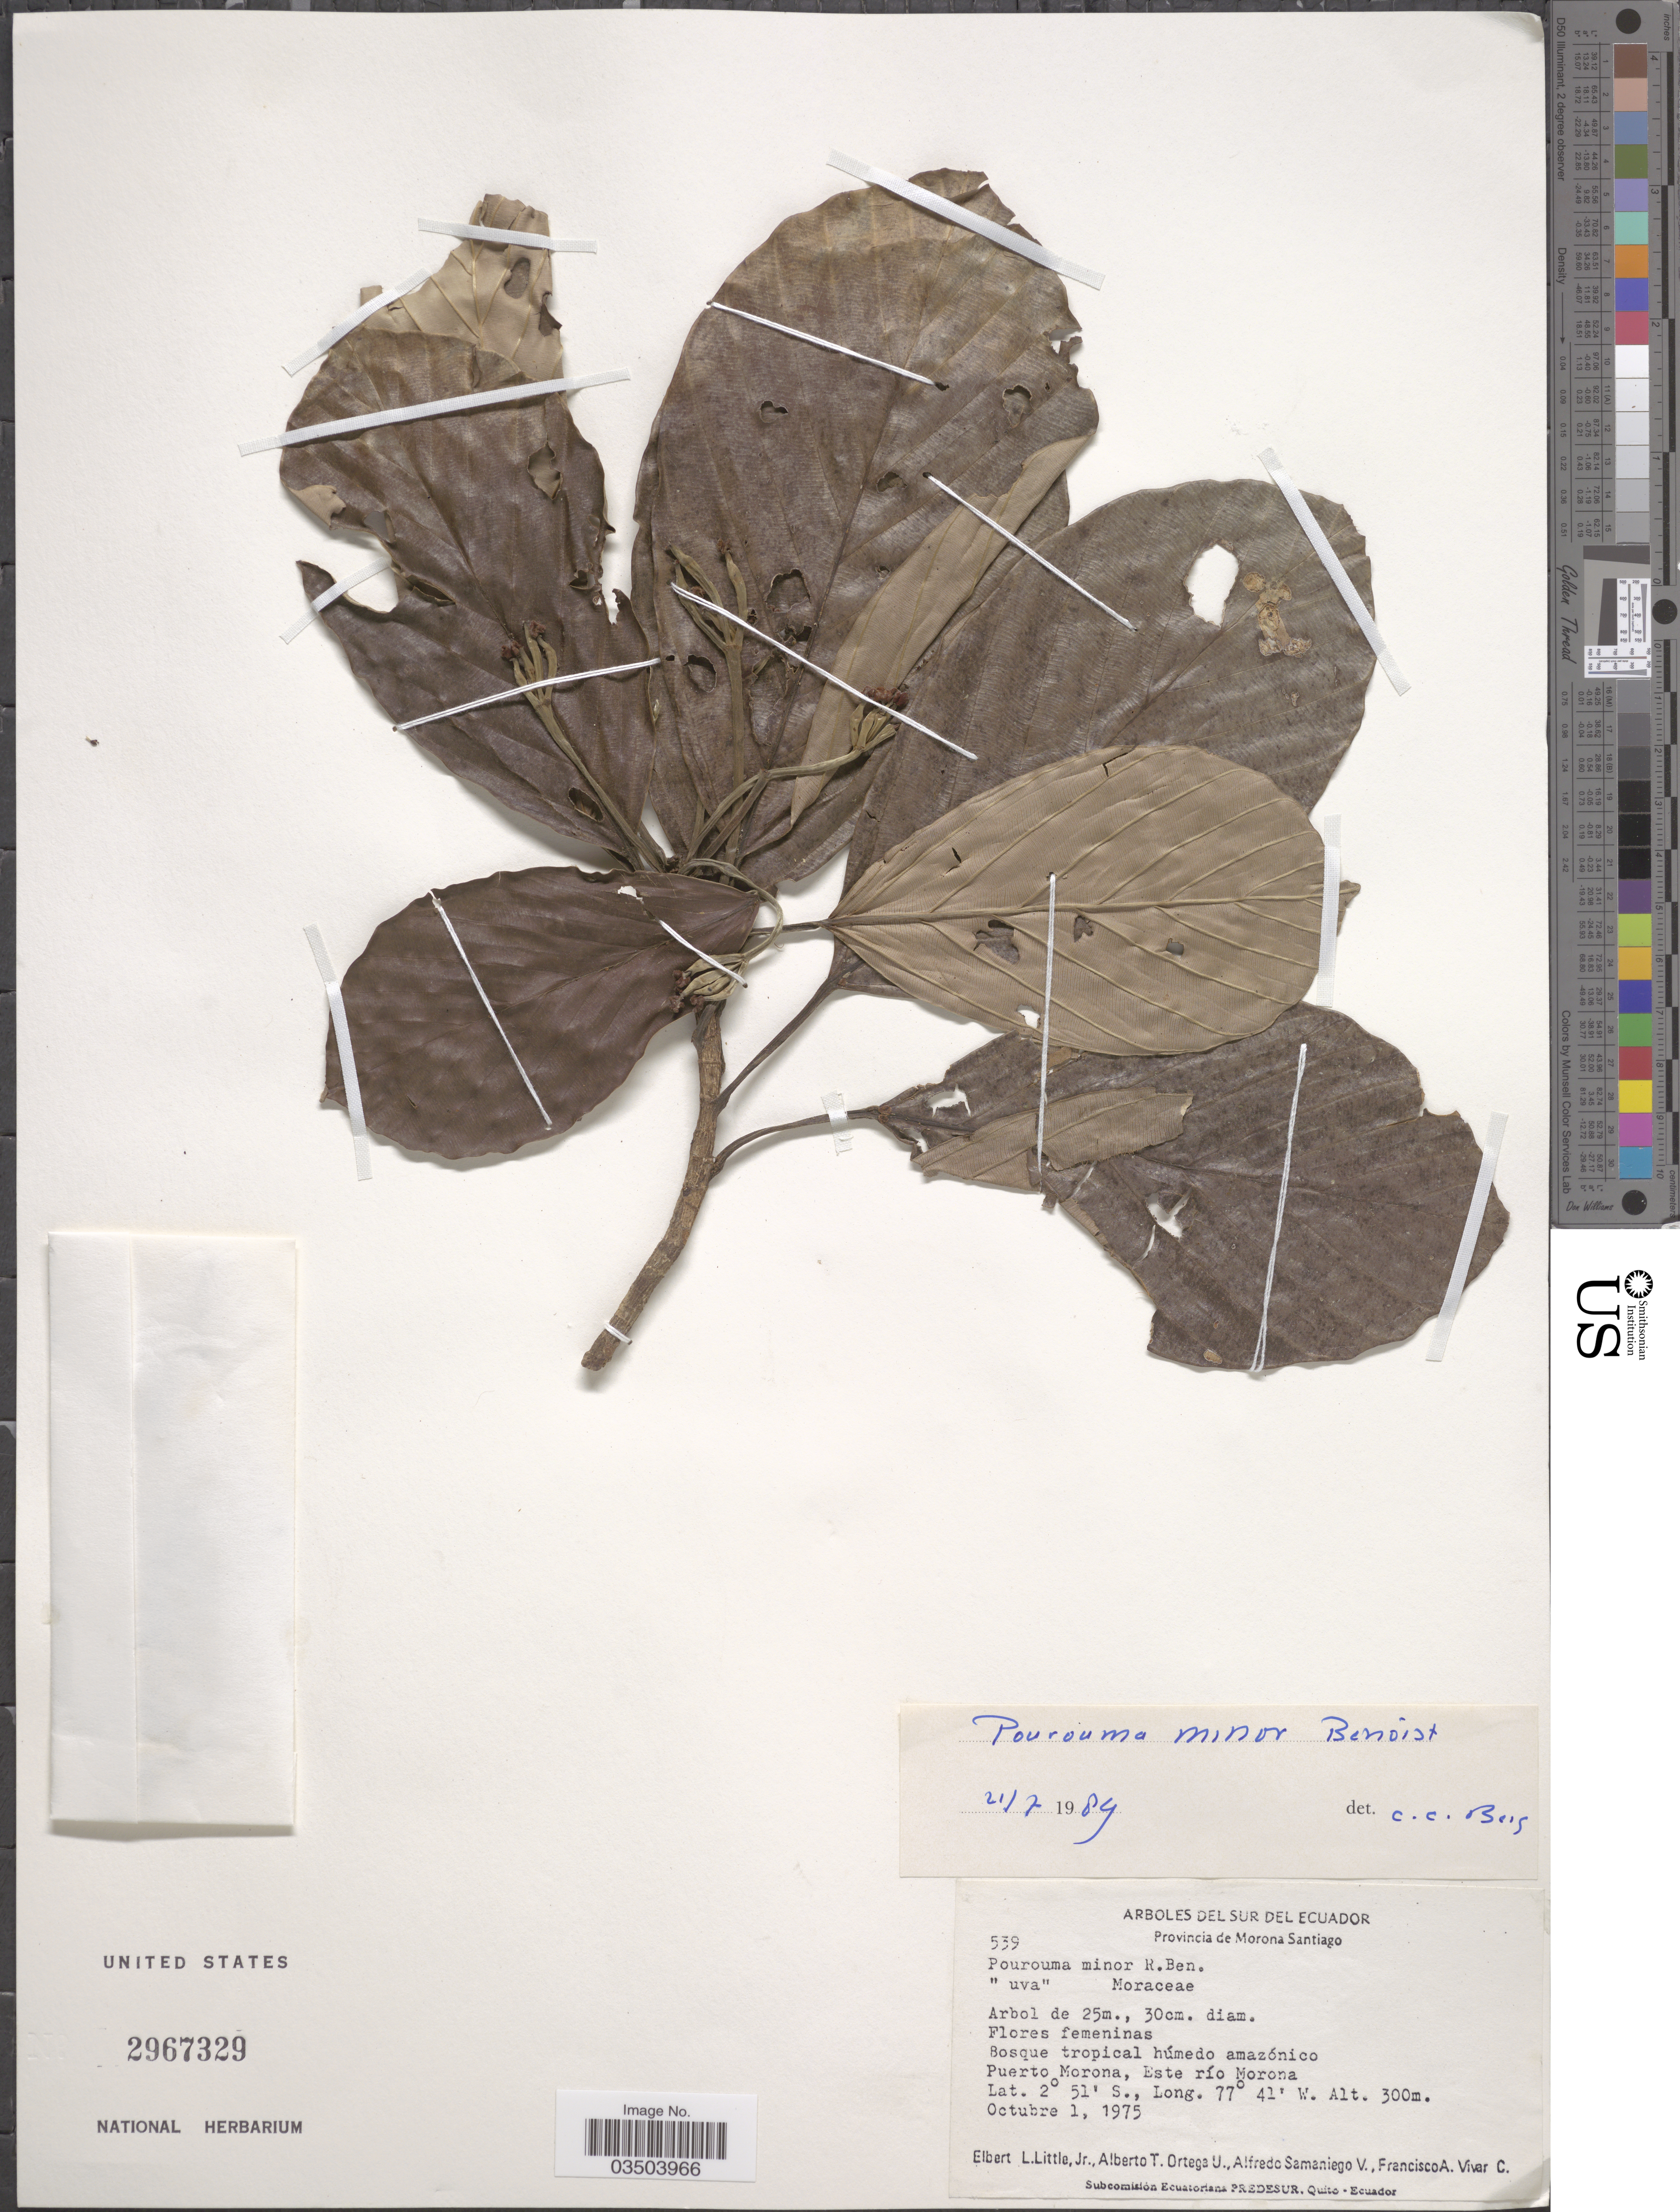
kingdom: Plantae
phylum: Tracheophyta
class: Magnoliopsida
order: Rosales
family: Urticaceae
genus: Pourouma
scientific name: Pourouma minor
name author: Benoist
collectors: E. L. Little, A. T. Ortega U., A. V. Samaniego & F. A. Vivar C.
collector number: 539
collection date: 1975-10-01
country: Ecuador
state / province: Morona-Santiago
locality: Del Sur Del Ecuador. Provincia de Morona Santiago. Puerto Morona, Este río Morona.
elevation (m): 300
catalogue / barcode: US 2967329